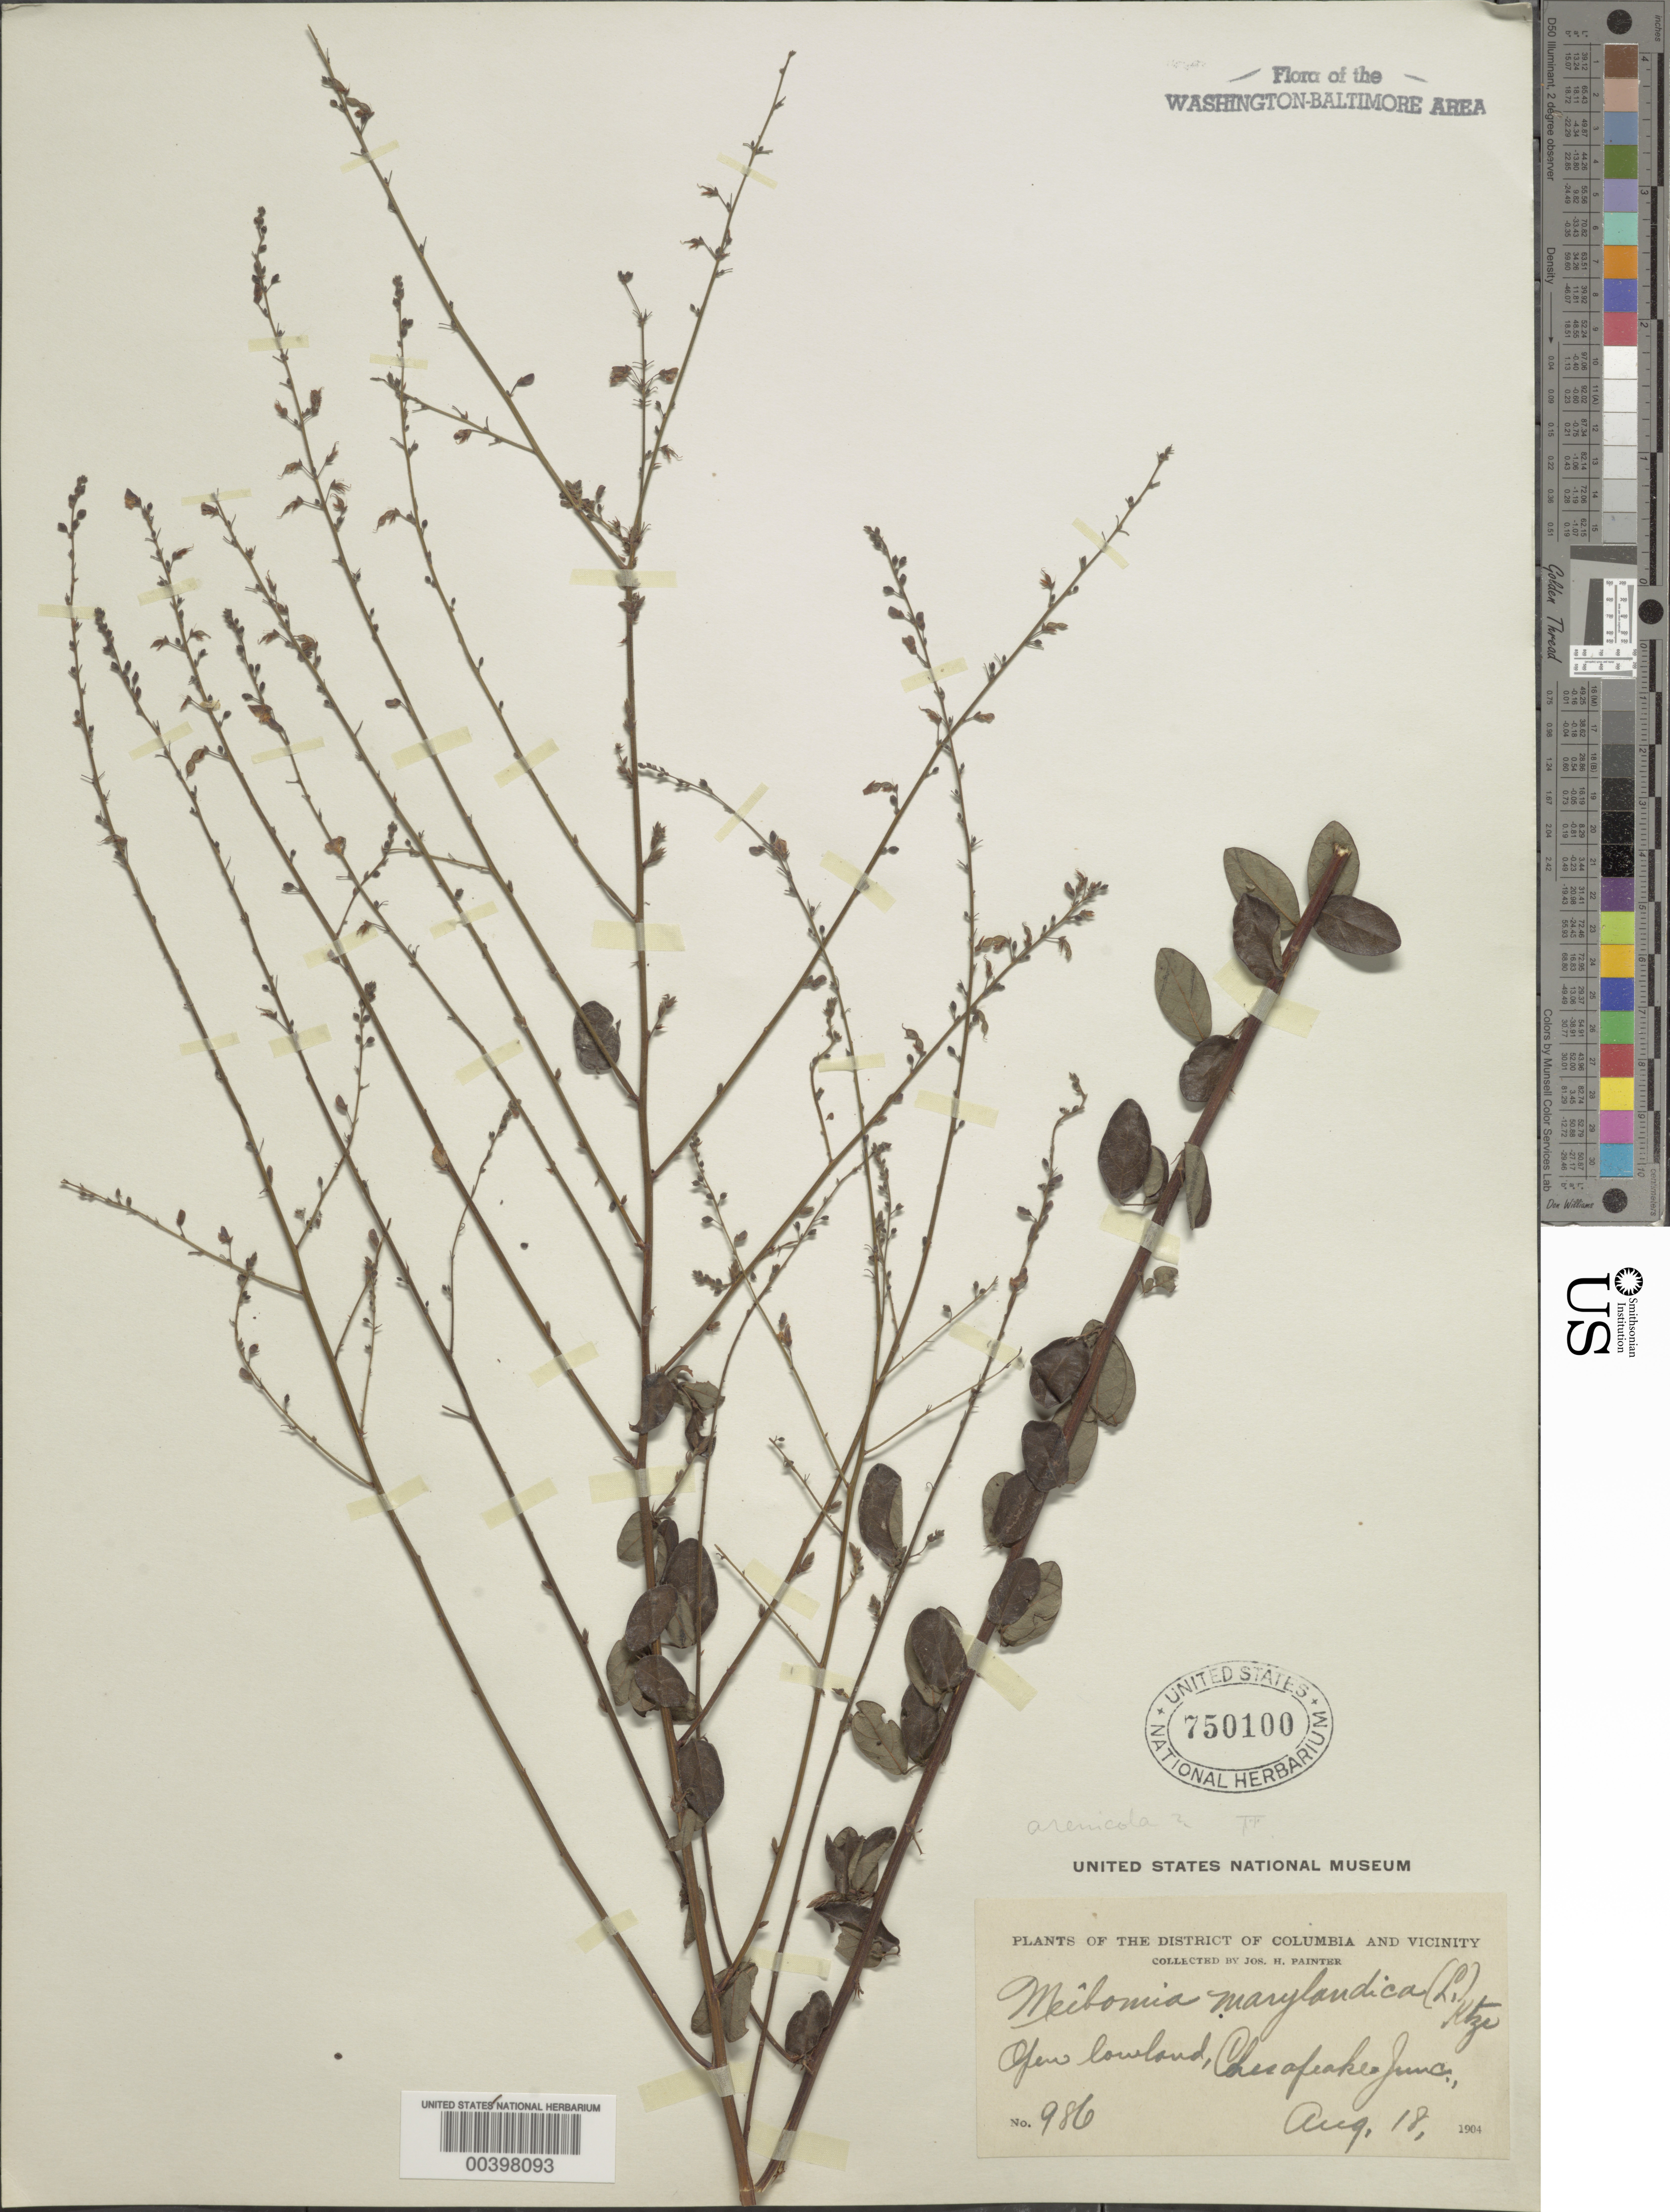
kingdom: Plantae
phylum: Tracheophyta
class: Magnoliopsida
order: Fabales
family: Fabaceae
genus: Desmodium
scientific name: Desmodium ciliare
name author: (Muhl. ex Willd.) DC.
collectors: J. H. Painter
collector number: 986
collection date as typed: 18 Aug 1904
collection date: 1904-08-18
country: United States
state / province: District of Columbia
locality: Chesapeake Junction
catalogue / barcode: US 750100